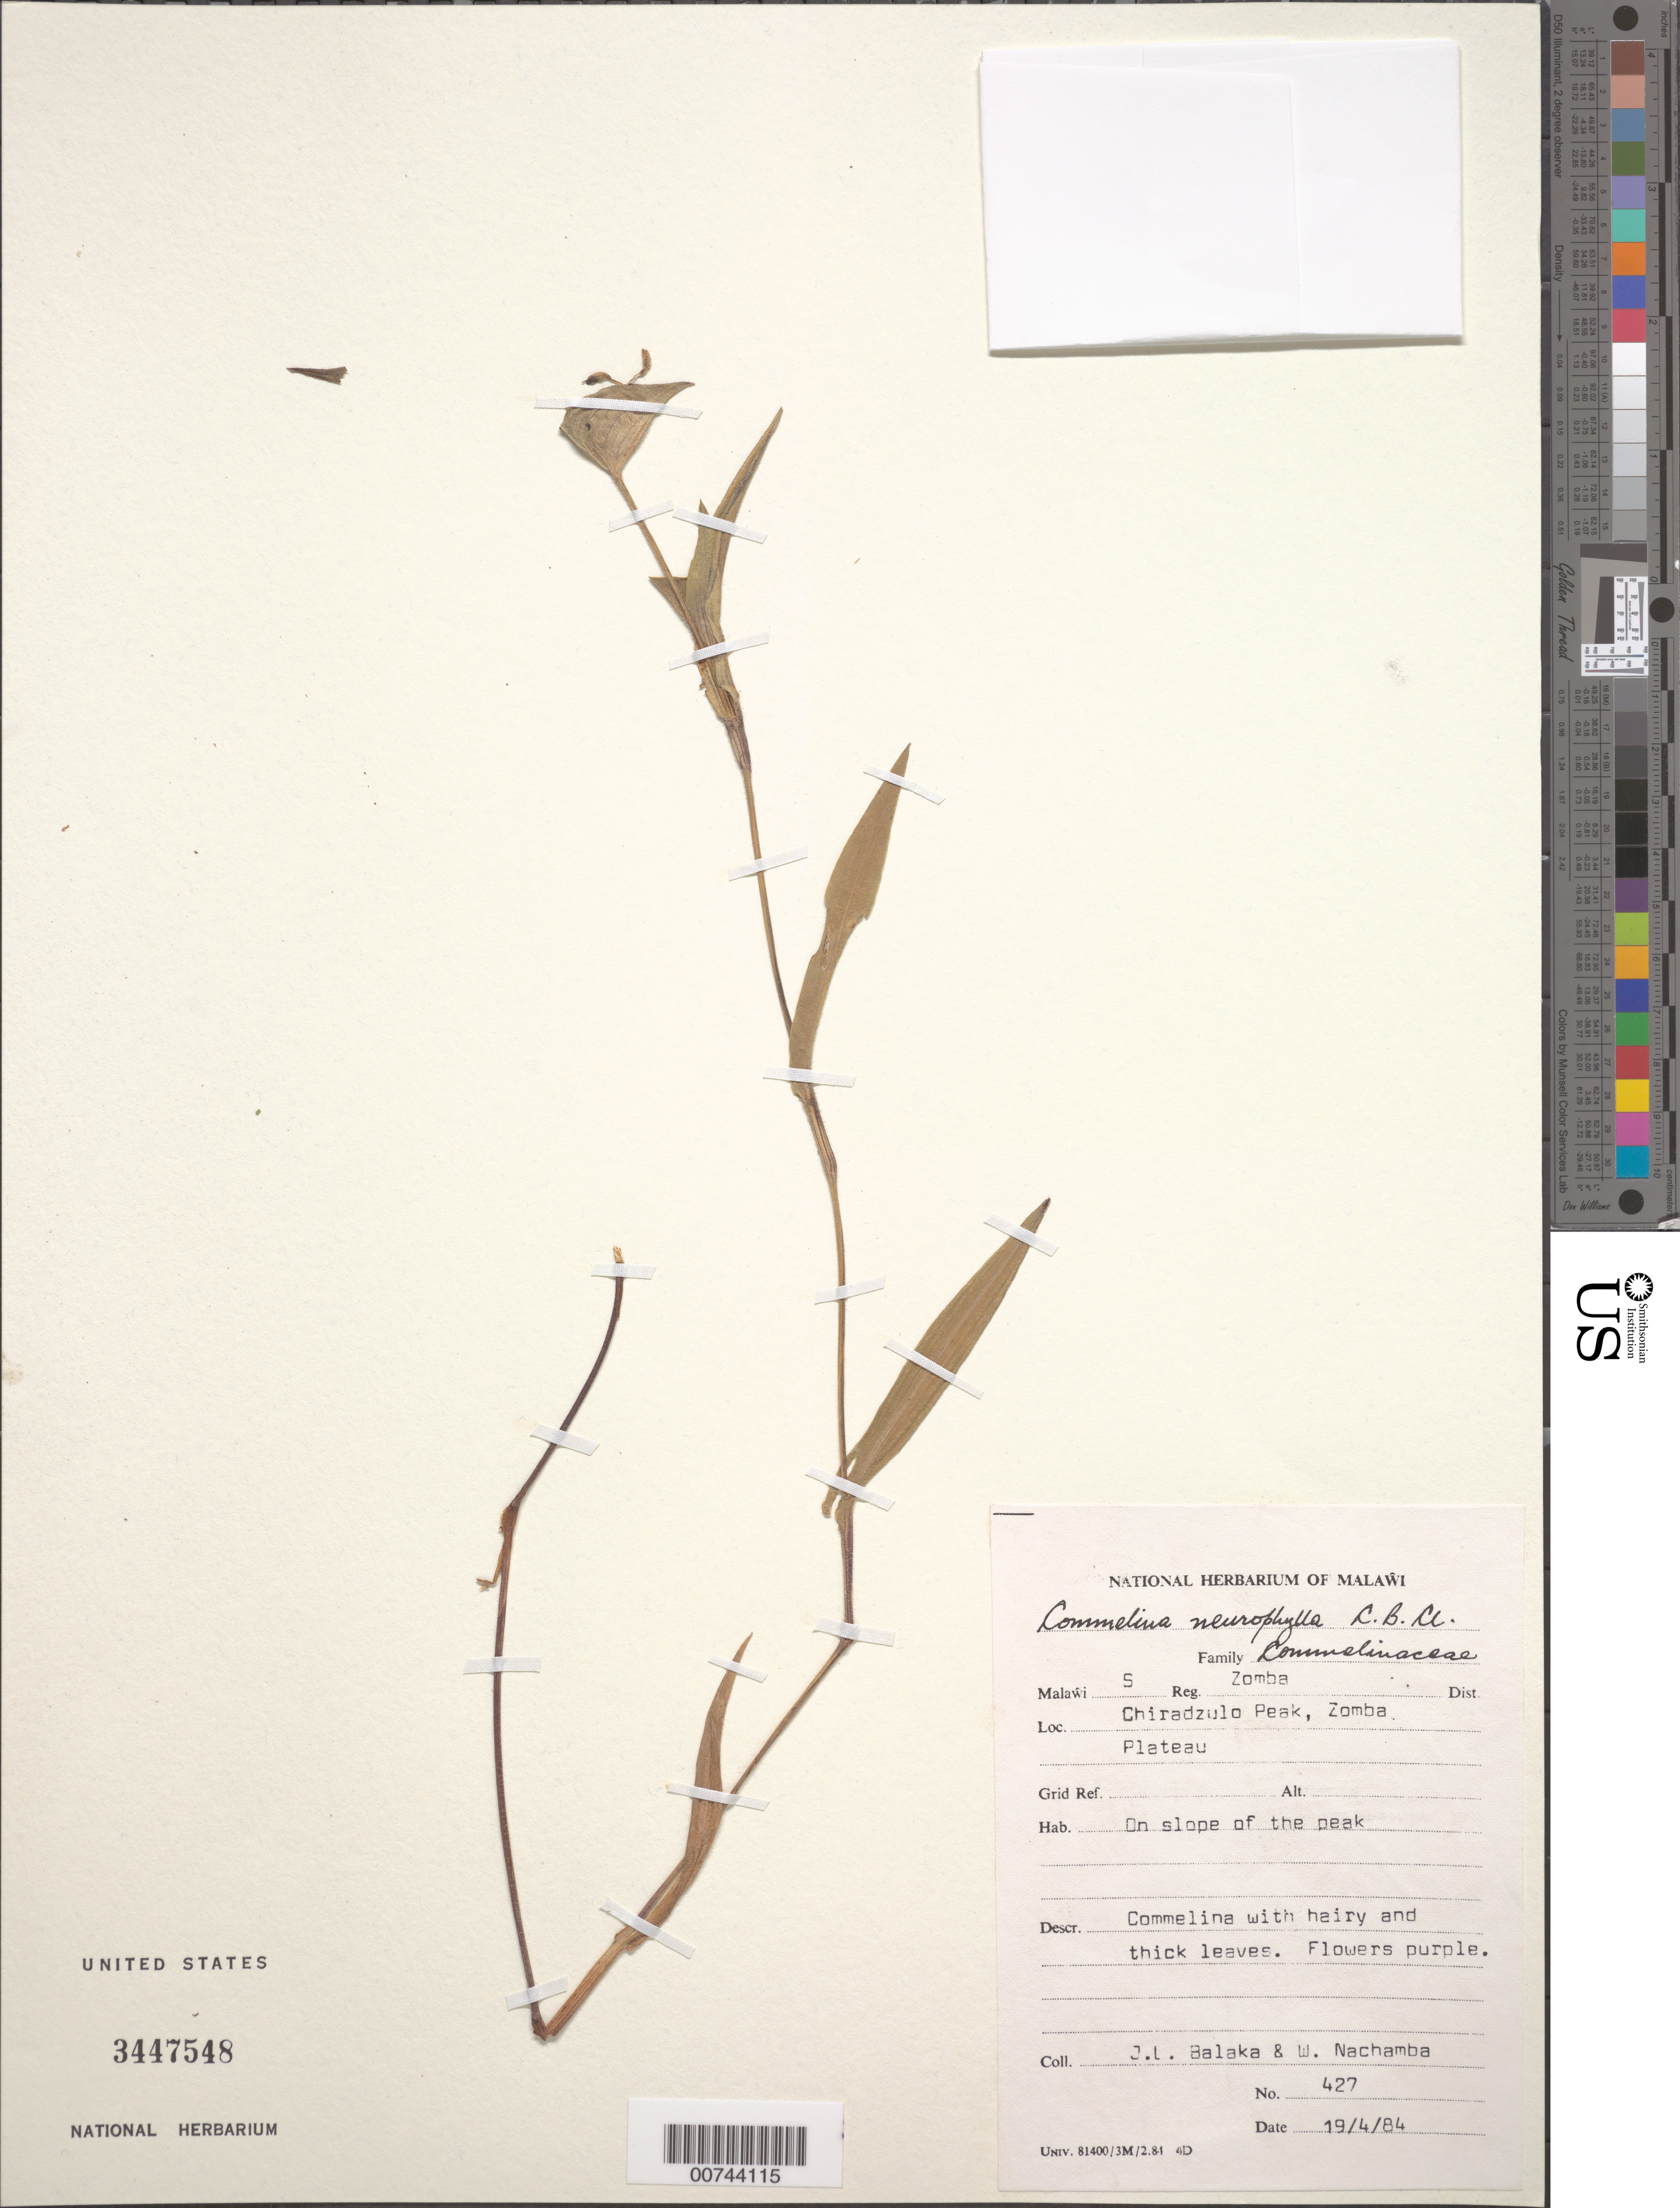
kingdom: Plantae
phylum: Tracheophyta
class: Liliopsida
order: Commelinales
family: Commelinaceae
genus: Commelina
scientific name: Commelina neurophylla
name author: C.B. Clarke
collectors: J. Balaka & W. Nachamba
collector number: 427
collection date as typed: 19 Apr 1984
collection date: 1984-04-19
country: Malawi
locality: Zomba Plateau, Chiradzulo Peak.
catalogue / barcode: US 3447548